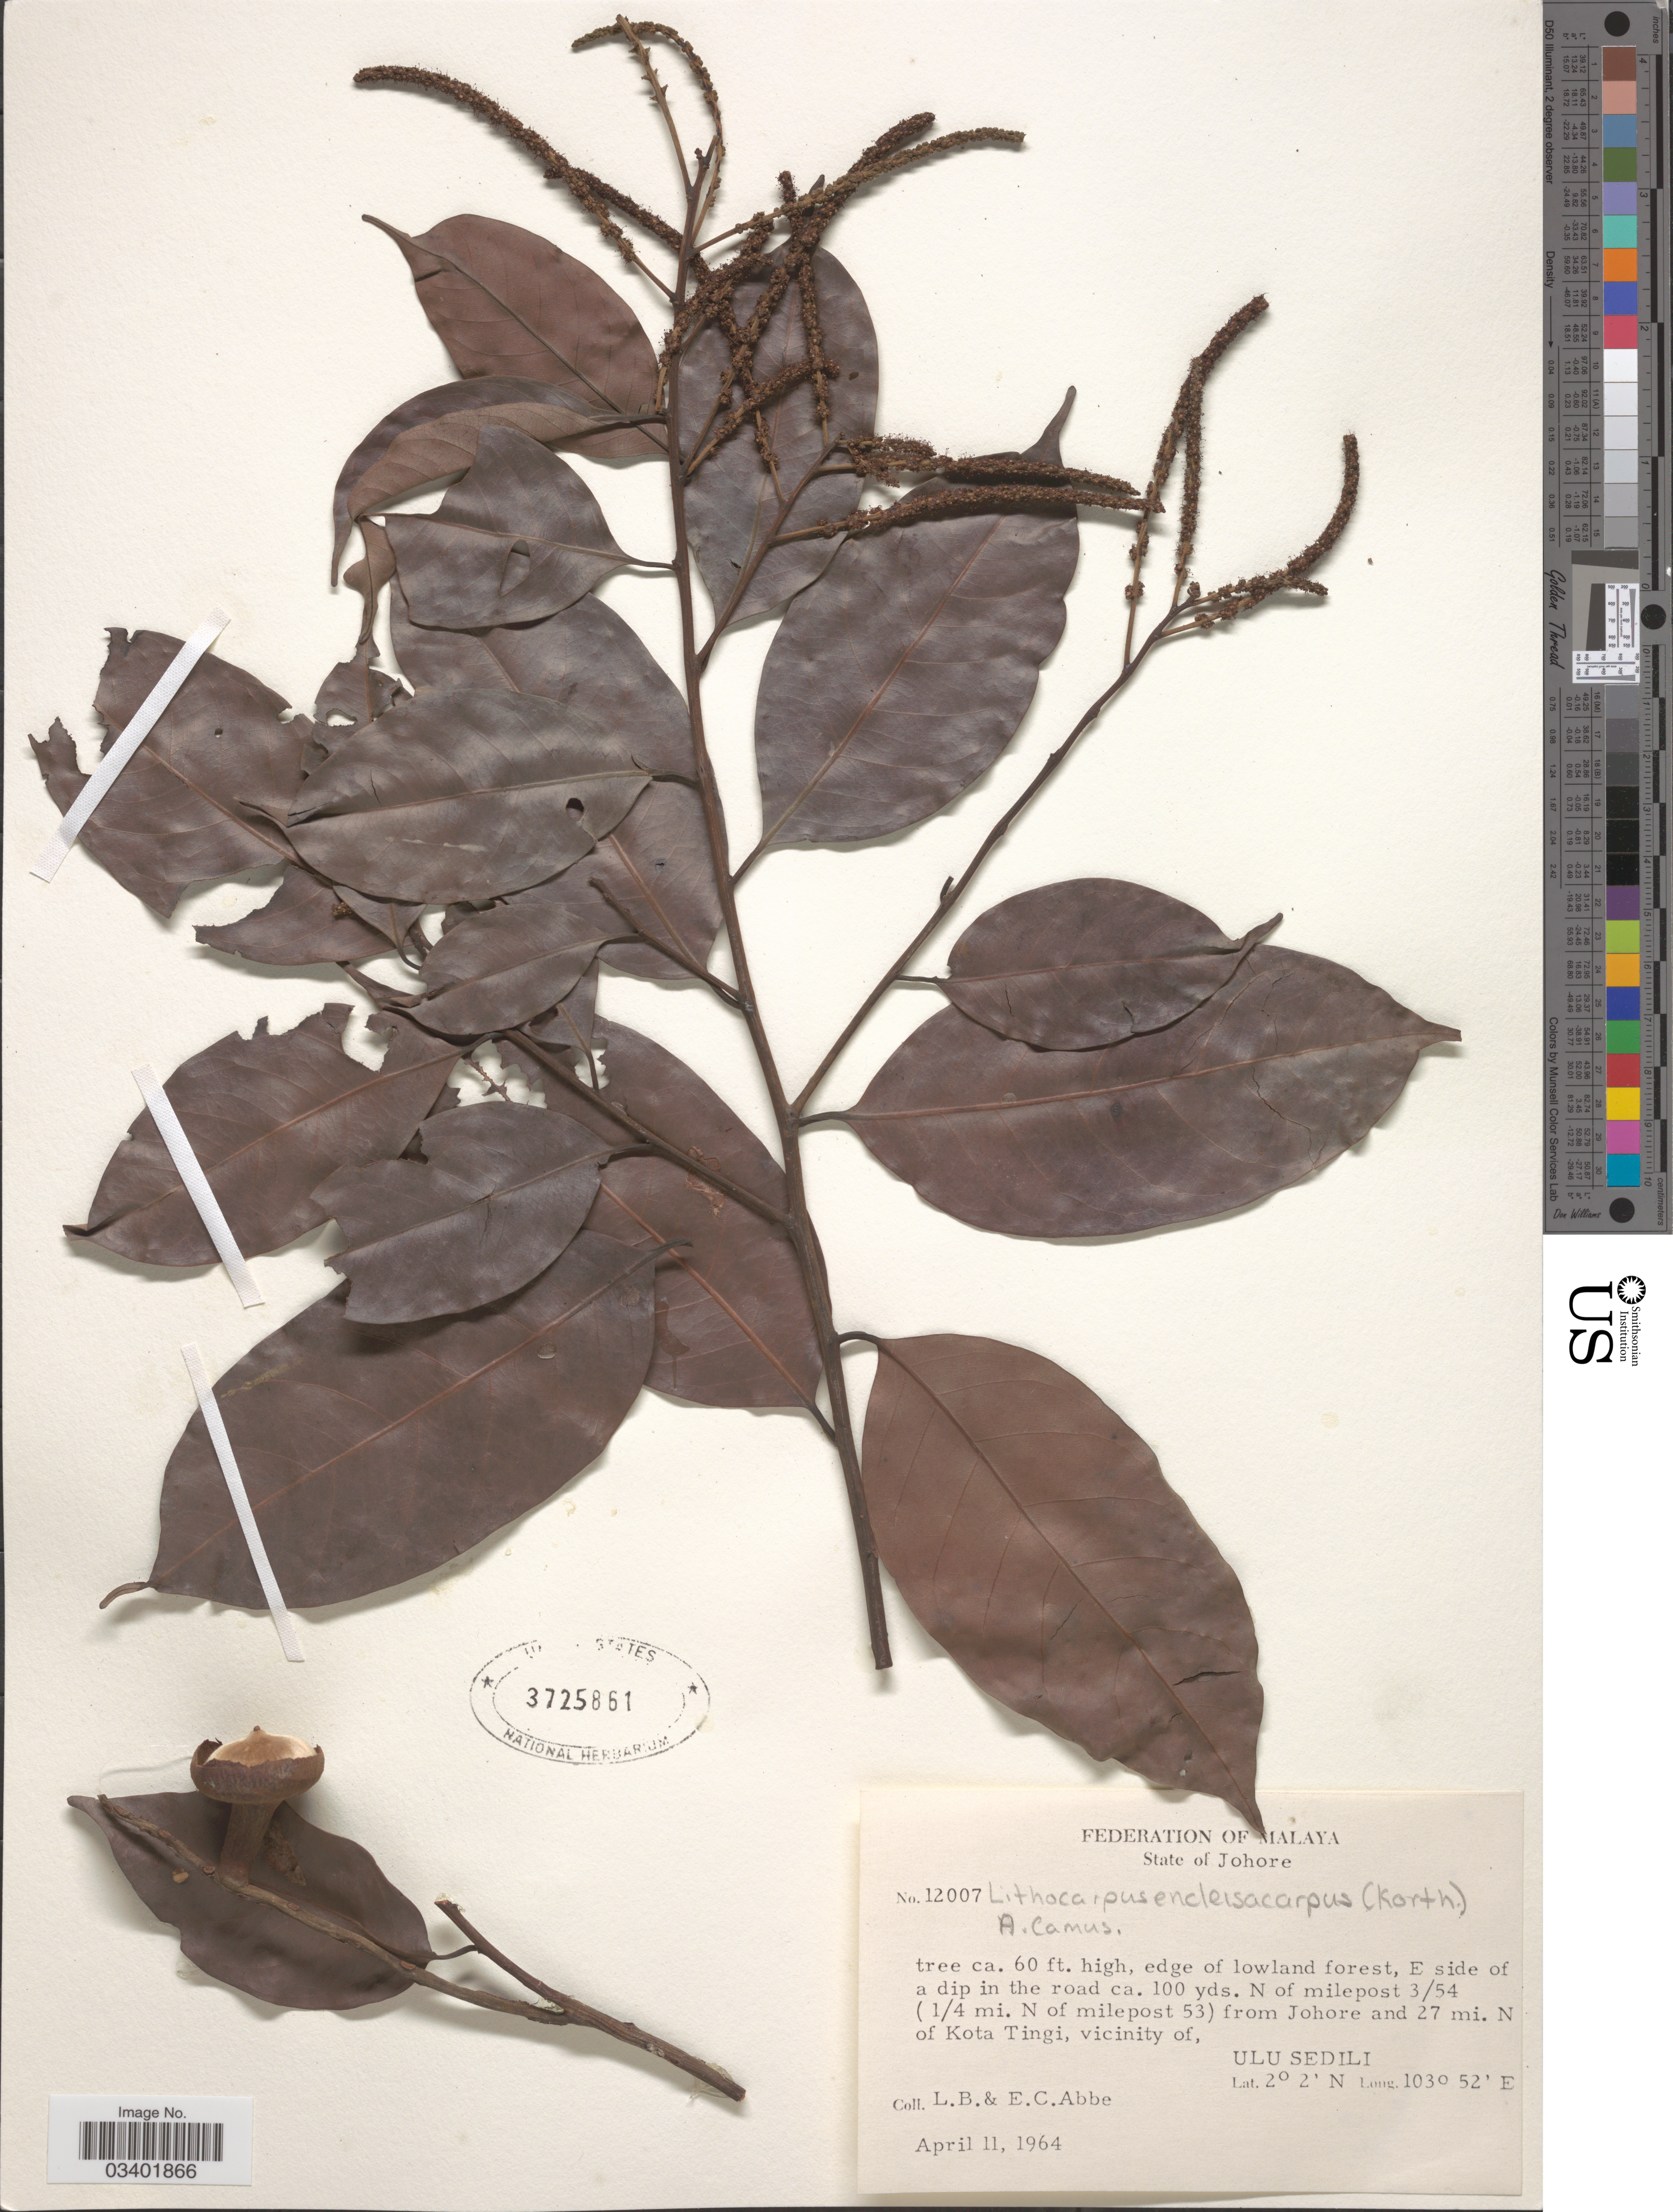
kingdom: Plantae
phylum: Tracheophyta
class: Magnoliopsida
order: Fagales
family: Fagaceae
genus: Lithocarpus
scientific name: Lithocarpus encleisocarpus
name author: (Korth.) A. Camus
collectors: L. B. Abbe & E. C. Abbe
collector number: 12007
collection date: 1964-04-11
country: Malaysia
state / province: Johor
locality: Federation of Malaya. State of Johore. E side of a dip in the road ca. 100 yds. N of milepost 3/54 (1/4 mi. N of milepost 53) from Johore and 27 mi. N of Kota Tingi, vicinity of Ulu Sedili.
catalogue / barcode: US 3725861